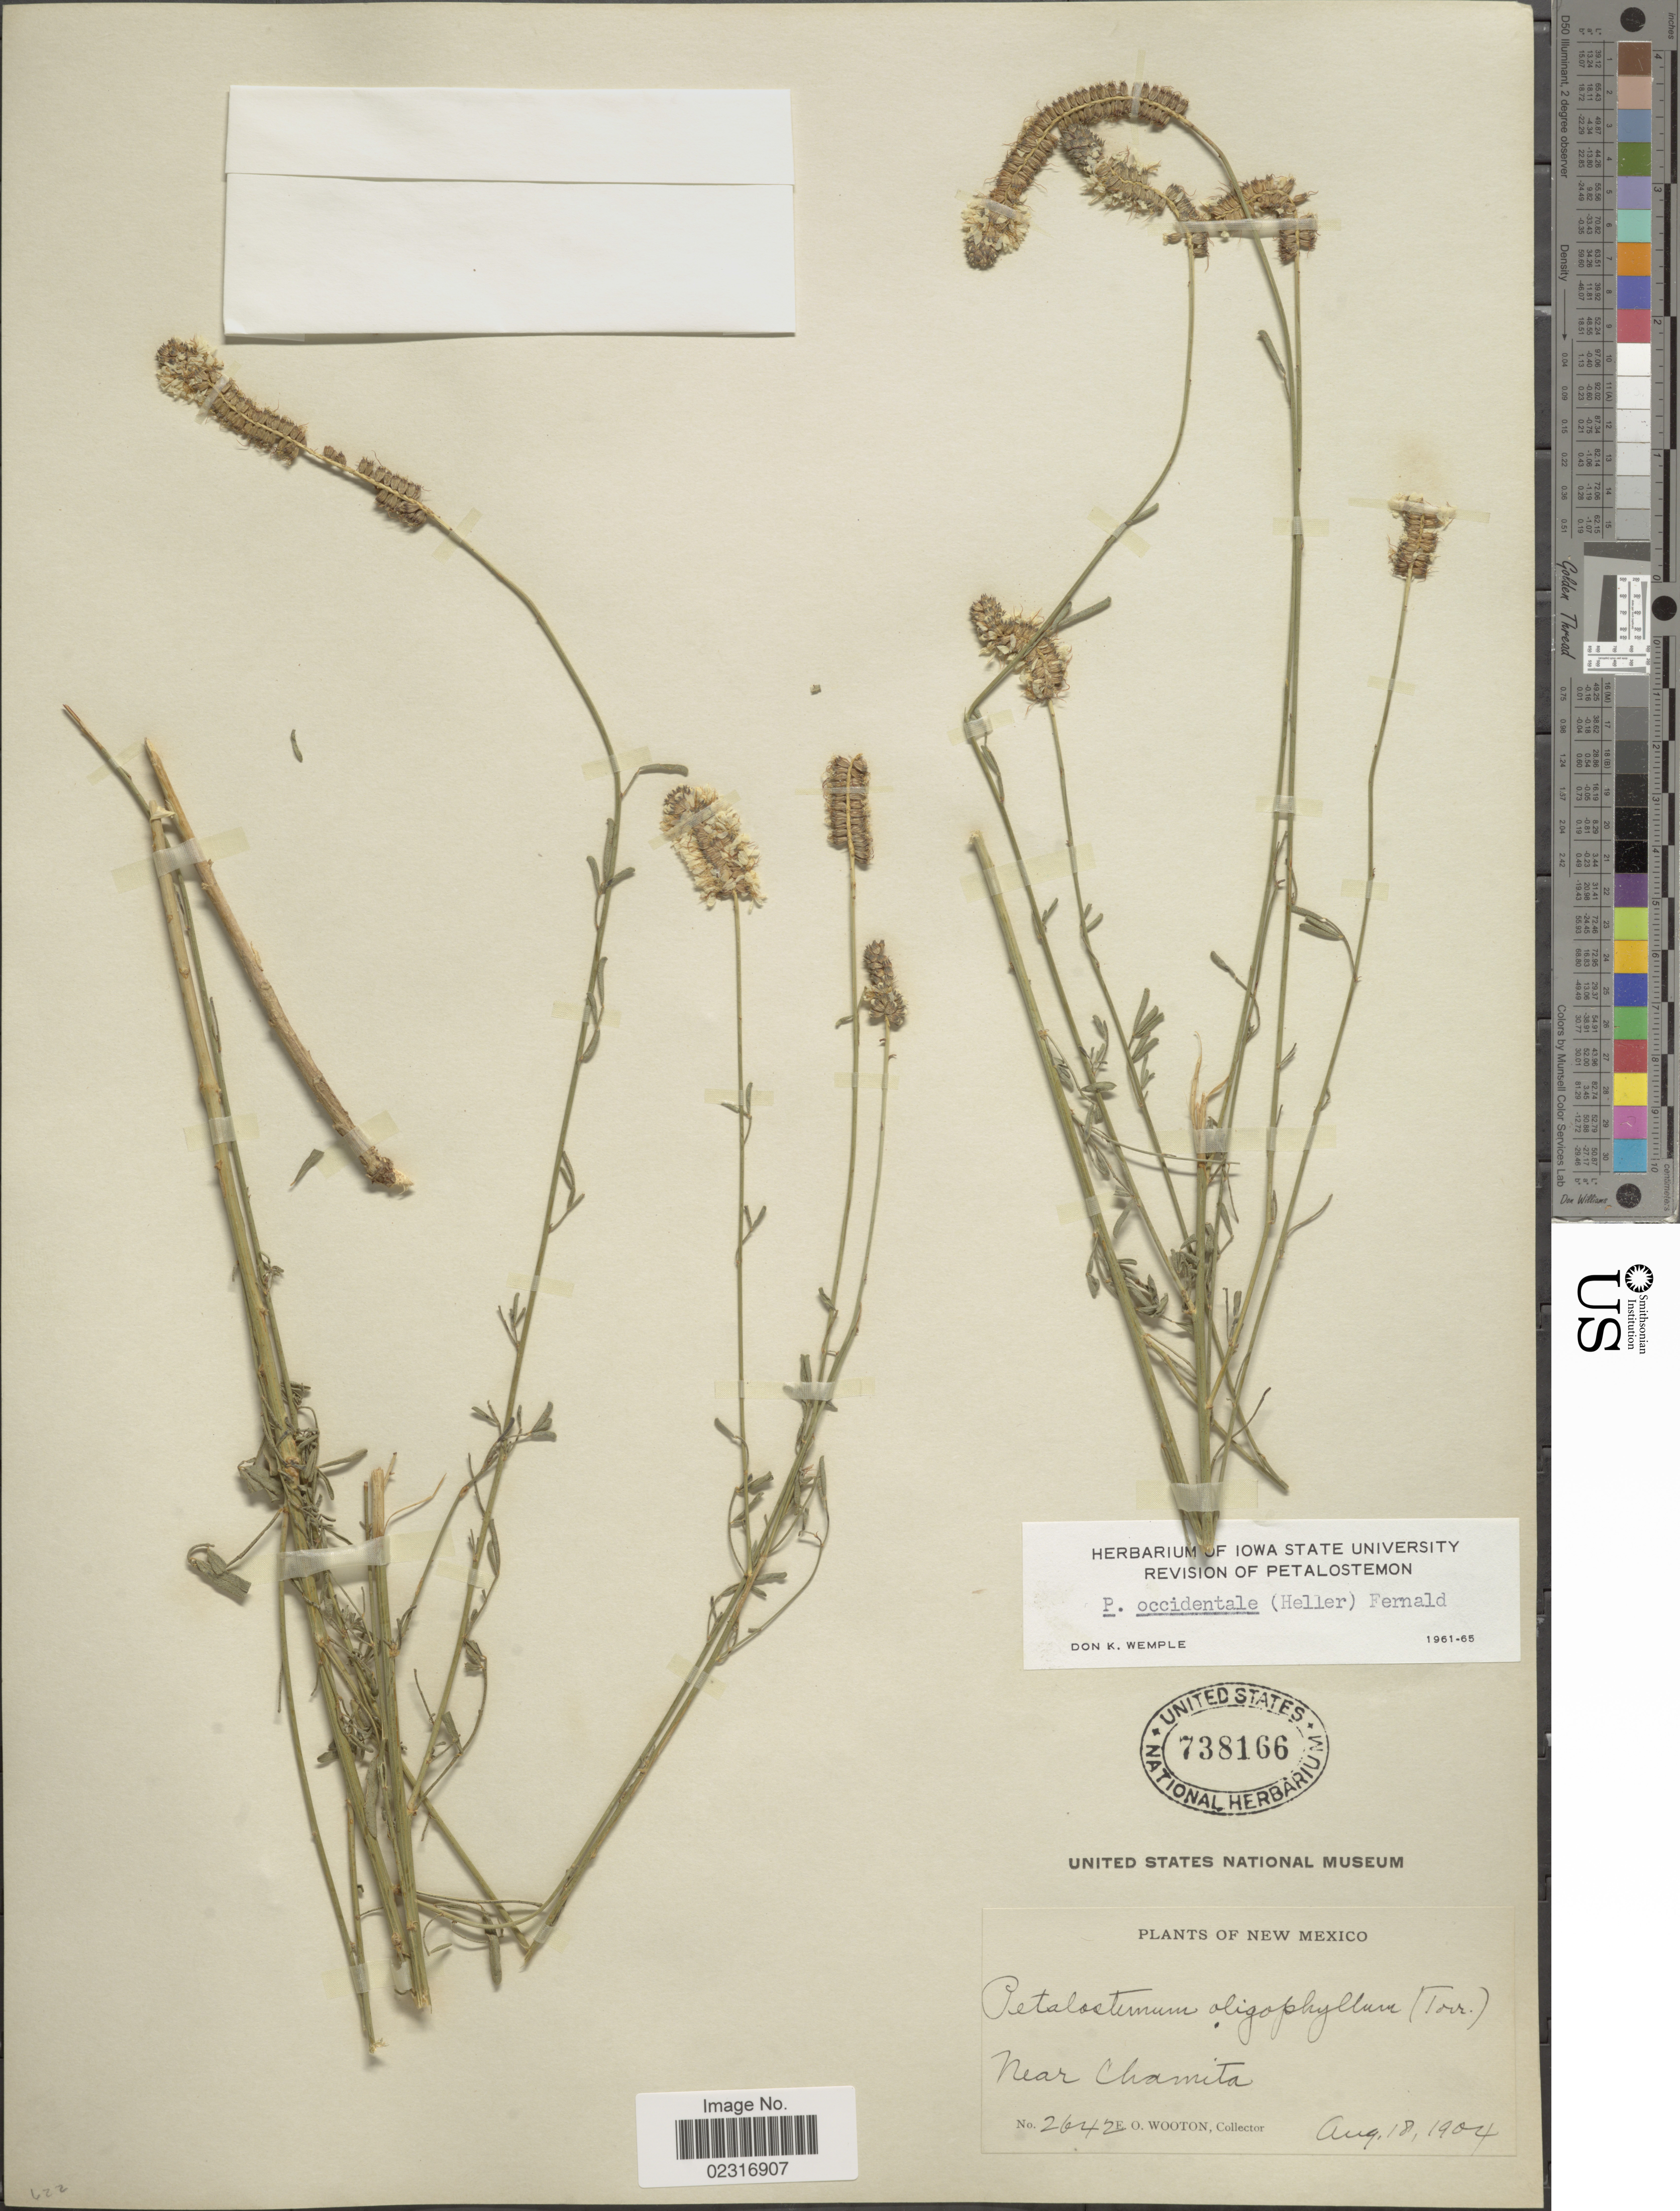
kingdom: Plantae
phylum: Tracheophyta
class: Magnoliopsida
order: Fabales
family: Fabaceae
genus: Dalea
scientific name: Dalea candida var. oligophylla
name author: (Torr) Shinners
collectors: E. O. Wooton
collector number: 2642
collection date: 1904-08-18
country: United States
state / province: New Mexico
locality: Near Chamita.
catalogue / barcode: US 738166